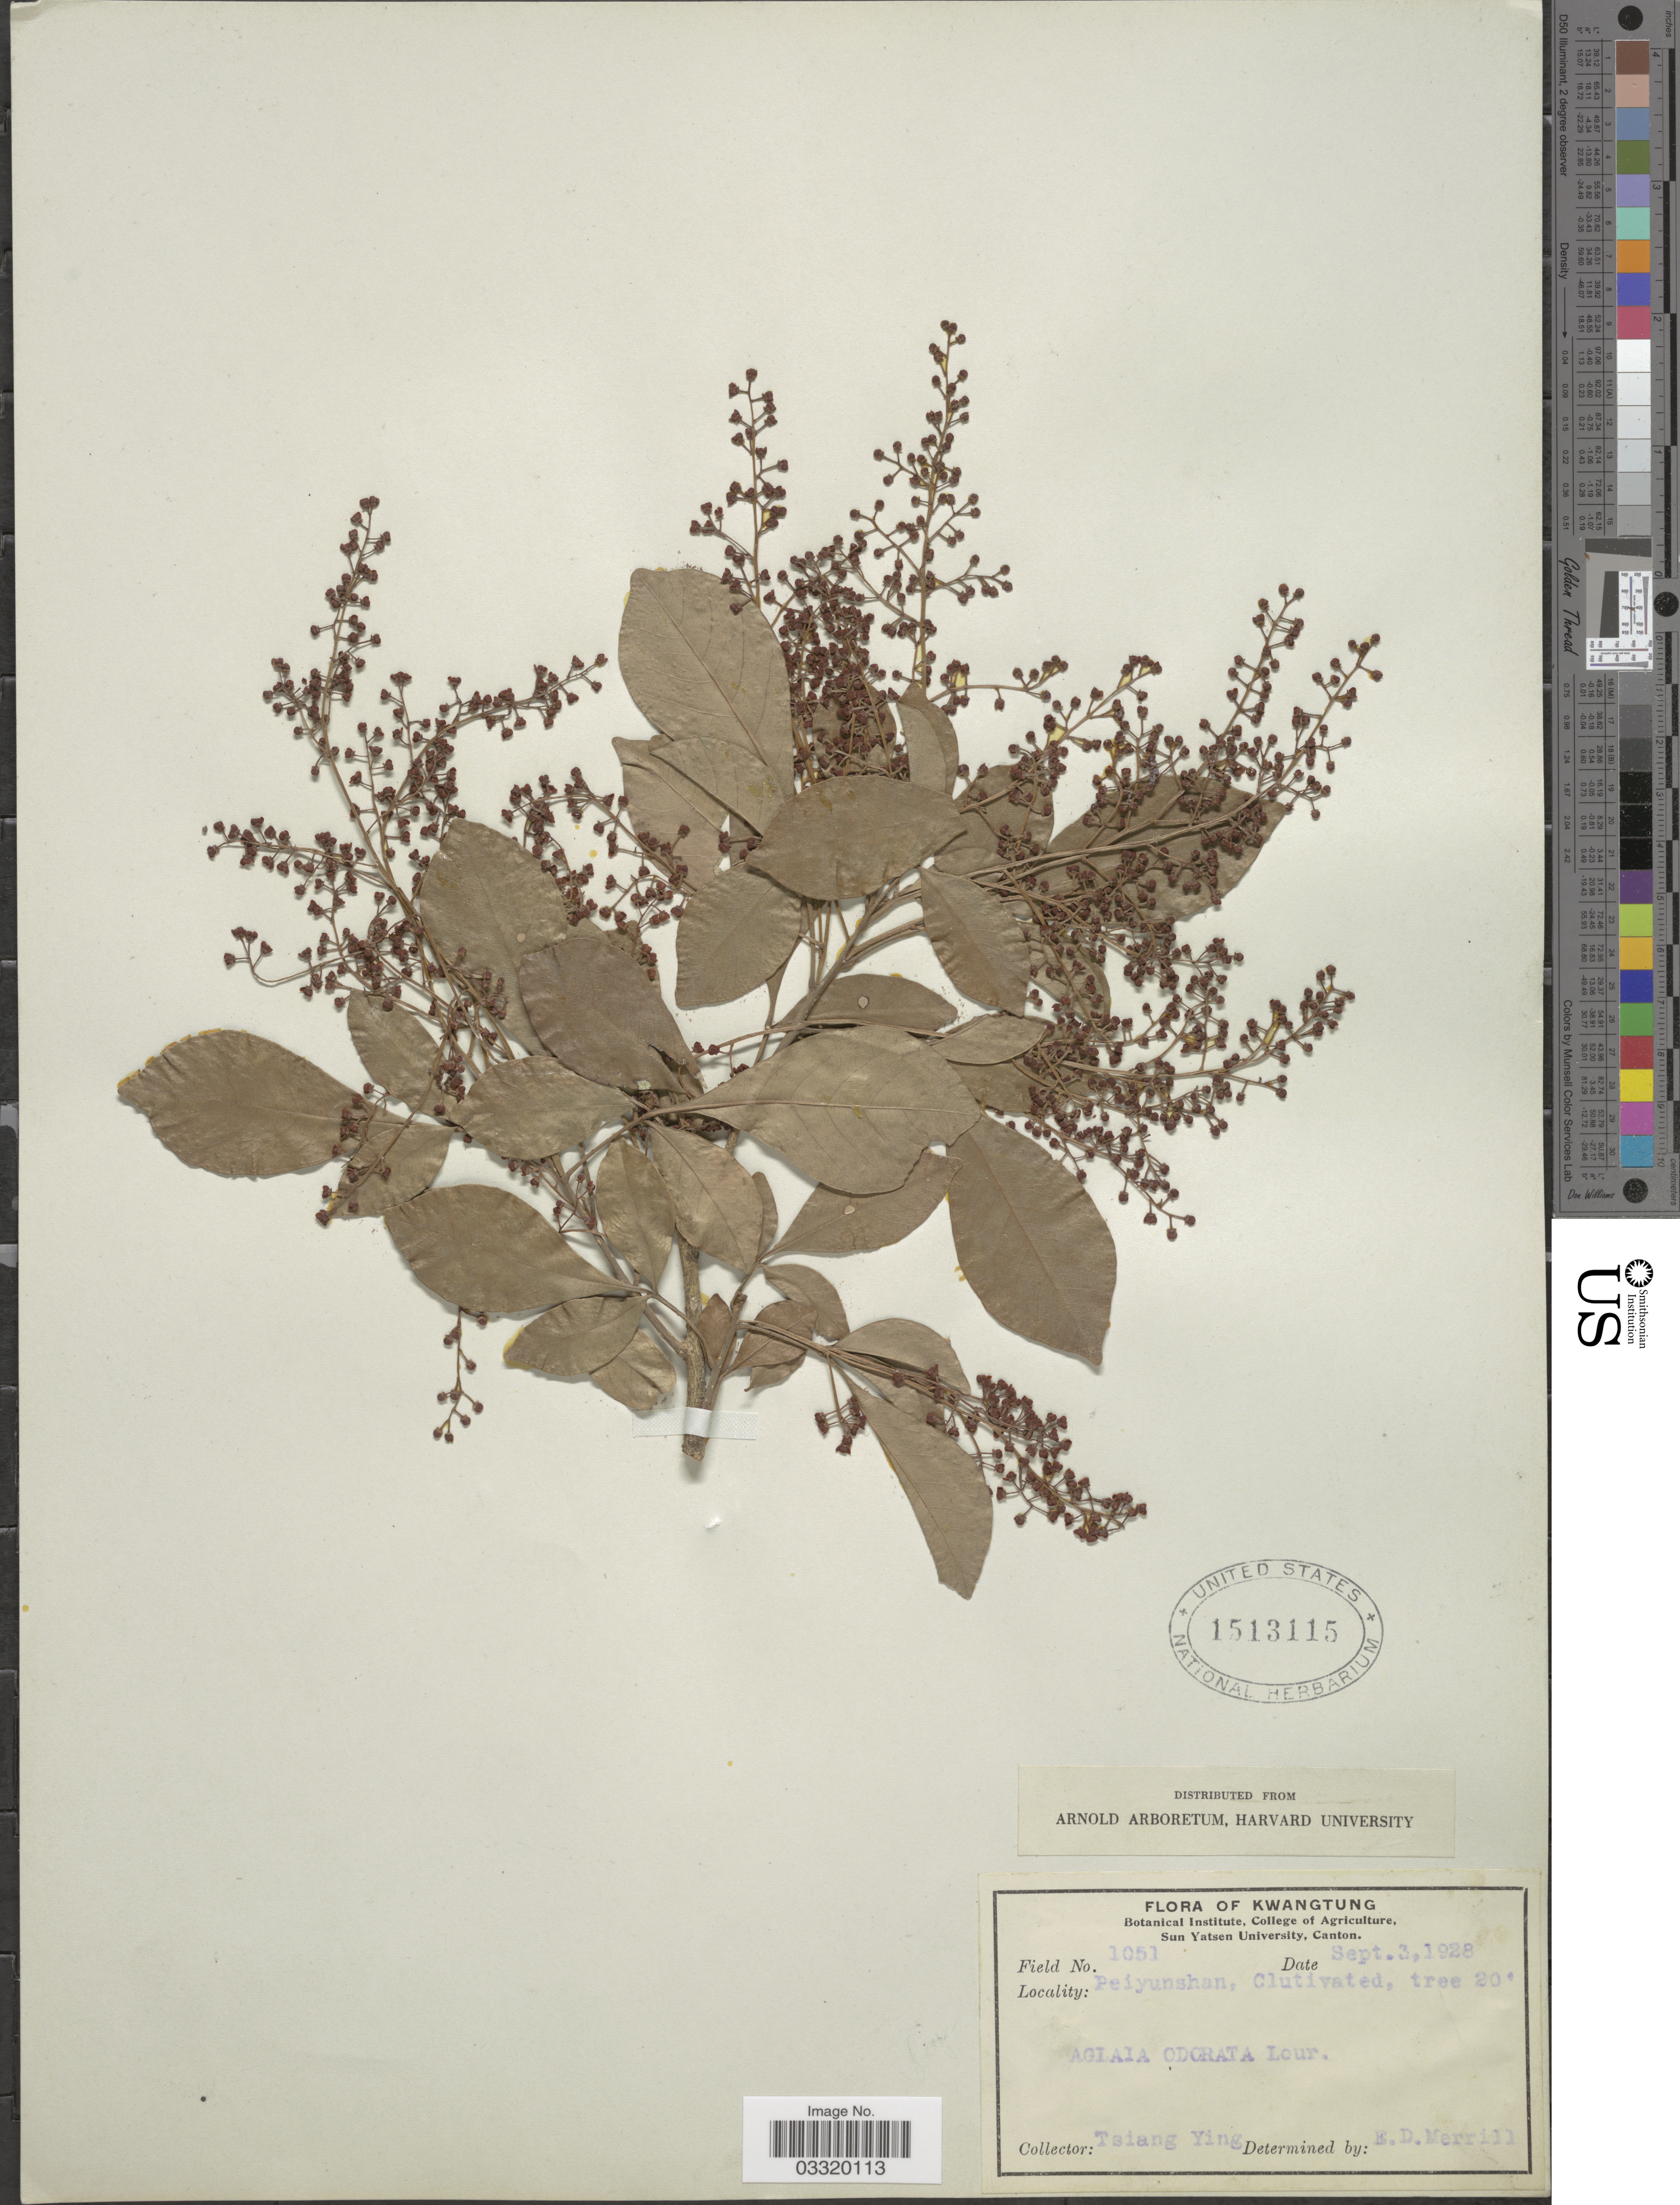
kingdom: Plantae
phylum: Tracheophyta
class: Magnoliopsida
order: Sapindales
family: Meliaceae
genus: Aglaia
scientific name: Aglaia odorata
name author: Lour.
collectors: T. Ying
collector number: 1051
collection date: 1928-09-03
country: China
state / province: Guangdong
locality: Kwangtung. Peiyunshan.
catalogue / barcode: US 1513115